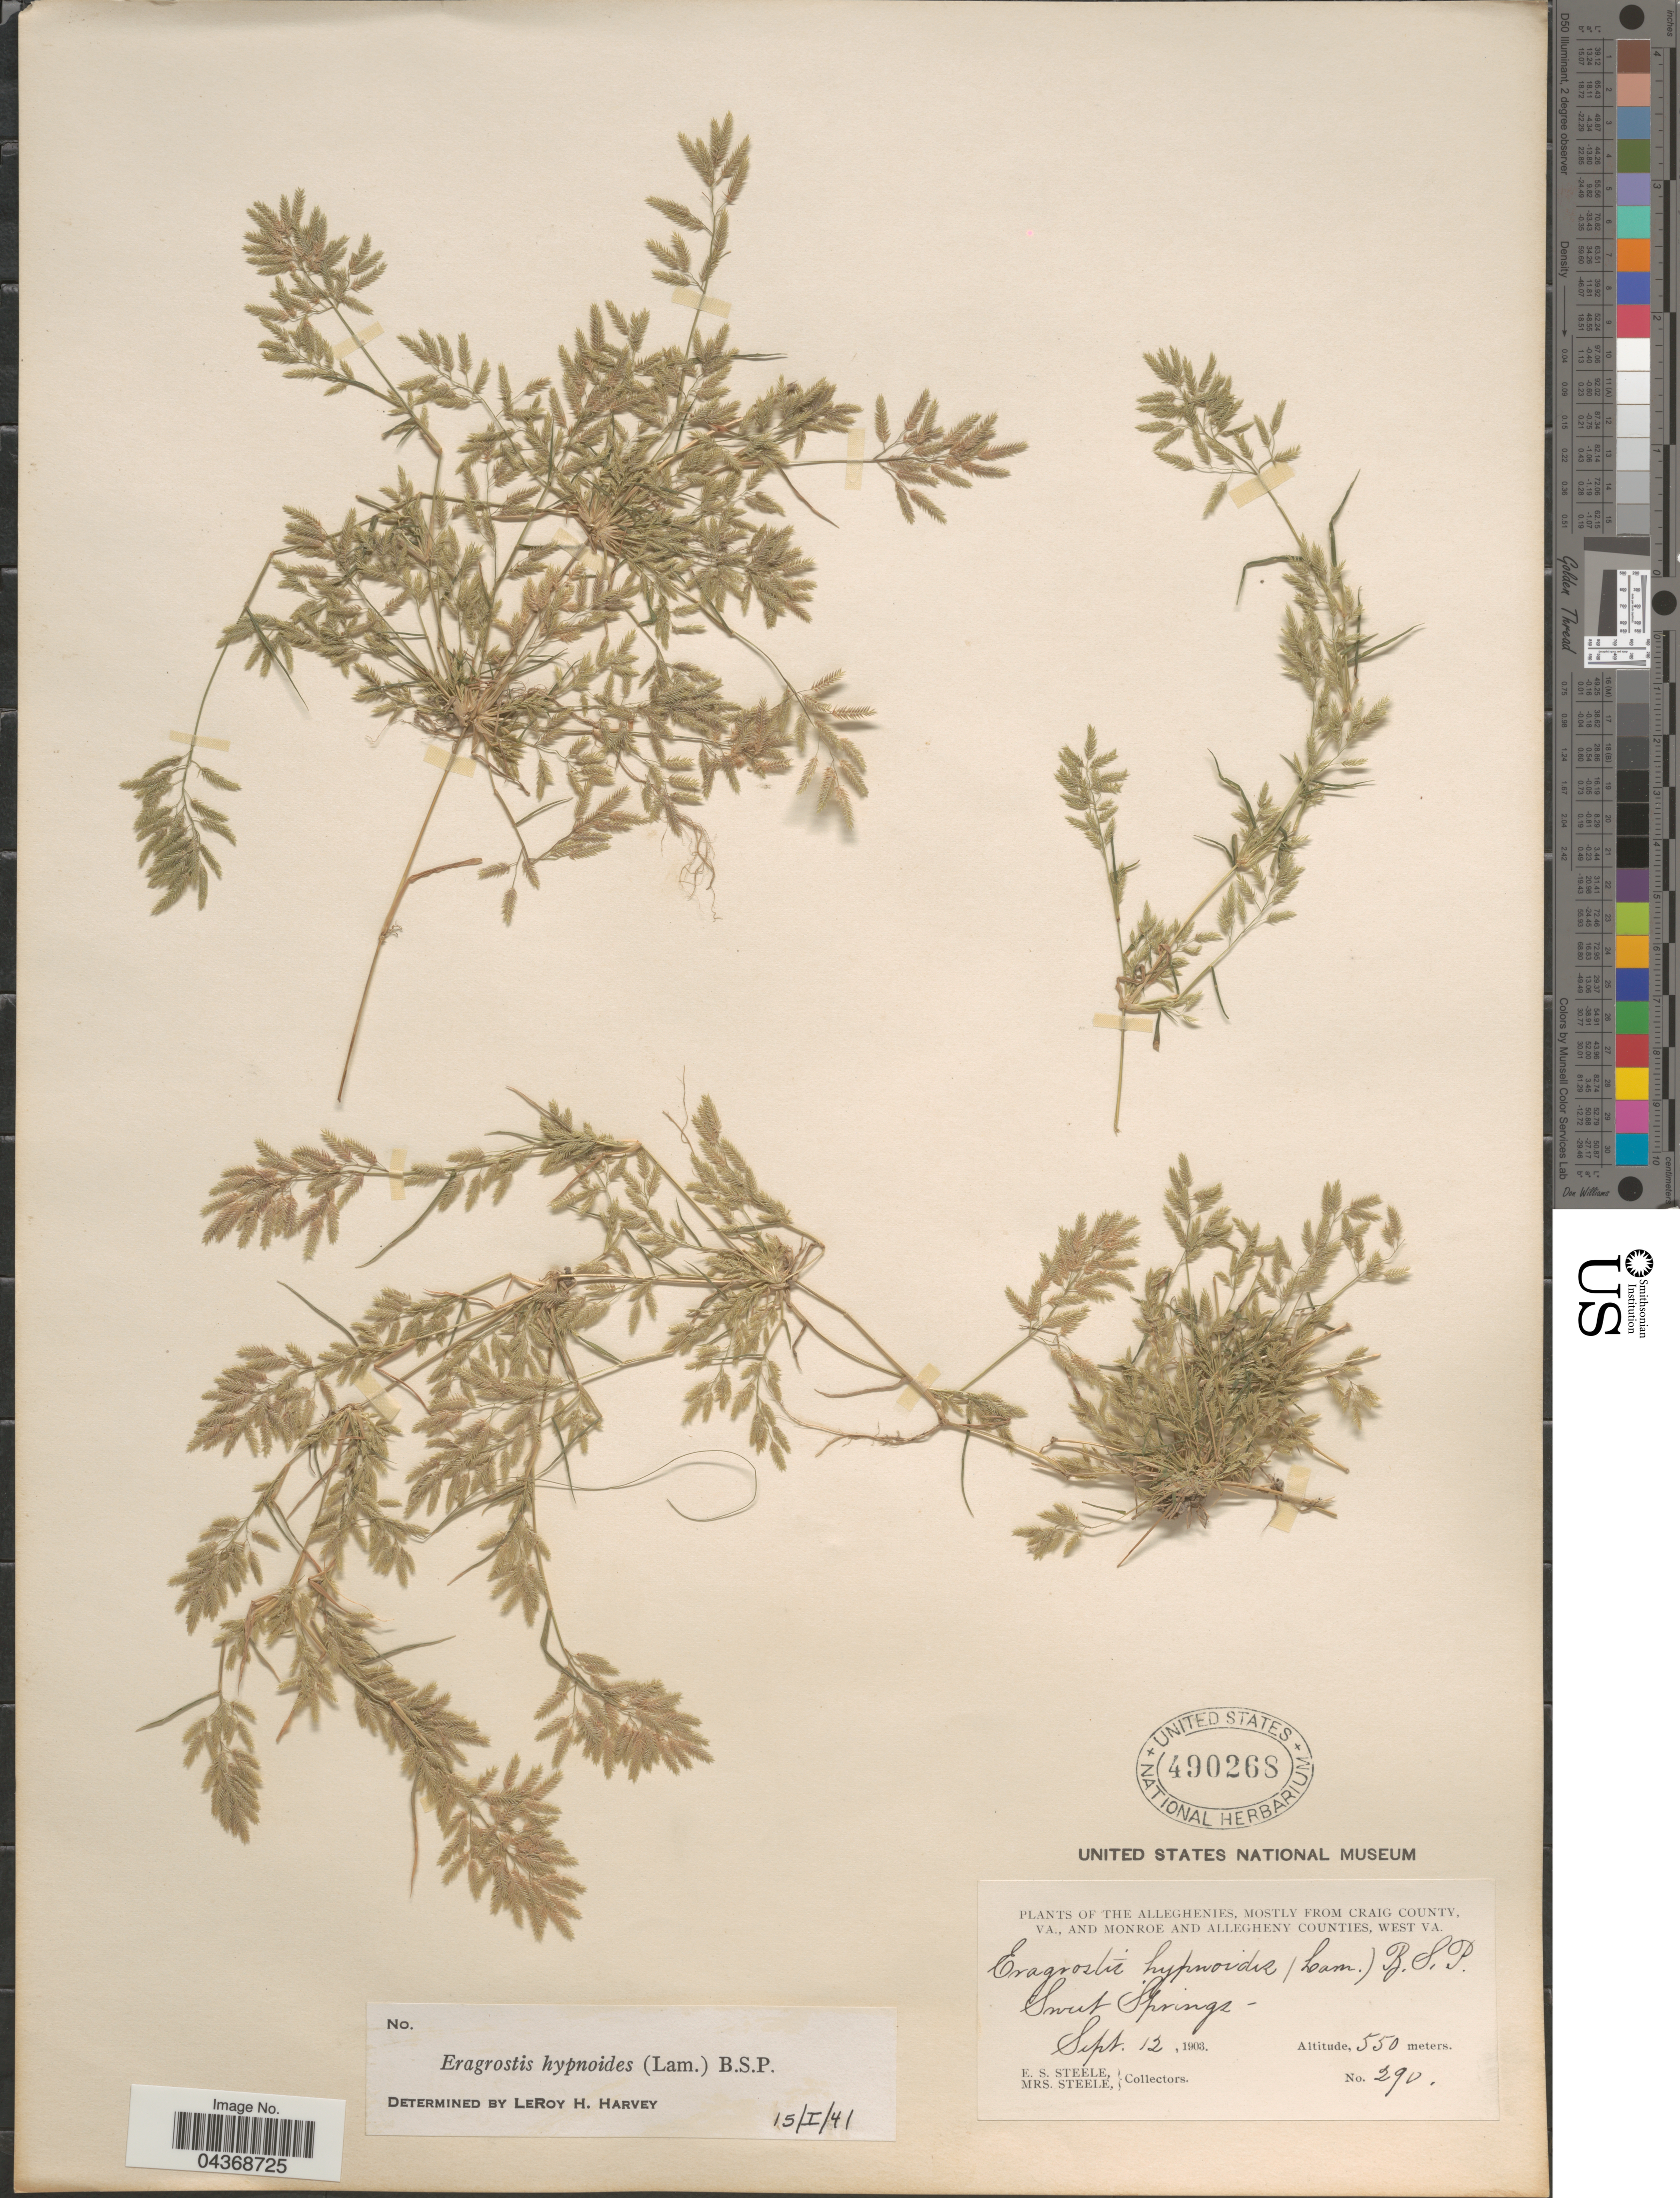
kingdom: Plantae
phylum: Tracheophyta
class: Liliopsida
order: Poales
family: Poaceae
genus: Eragrostis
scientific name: Eragrostis hypnoides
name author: (Lam.) Britton, Stearns & Poggenb.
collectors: E. Steele & Mrs. E. S. Steele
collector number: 290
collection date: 1903-09-12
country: United States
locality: The Alleghenies, mostly from Craig County, VA., and Monroe and Allegheny Counties, West VA. Sweet Springs.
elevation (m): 550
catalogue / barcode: US 490268